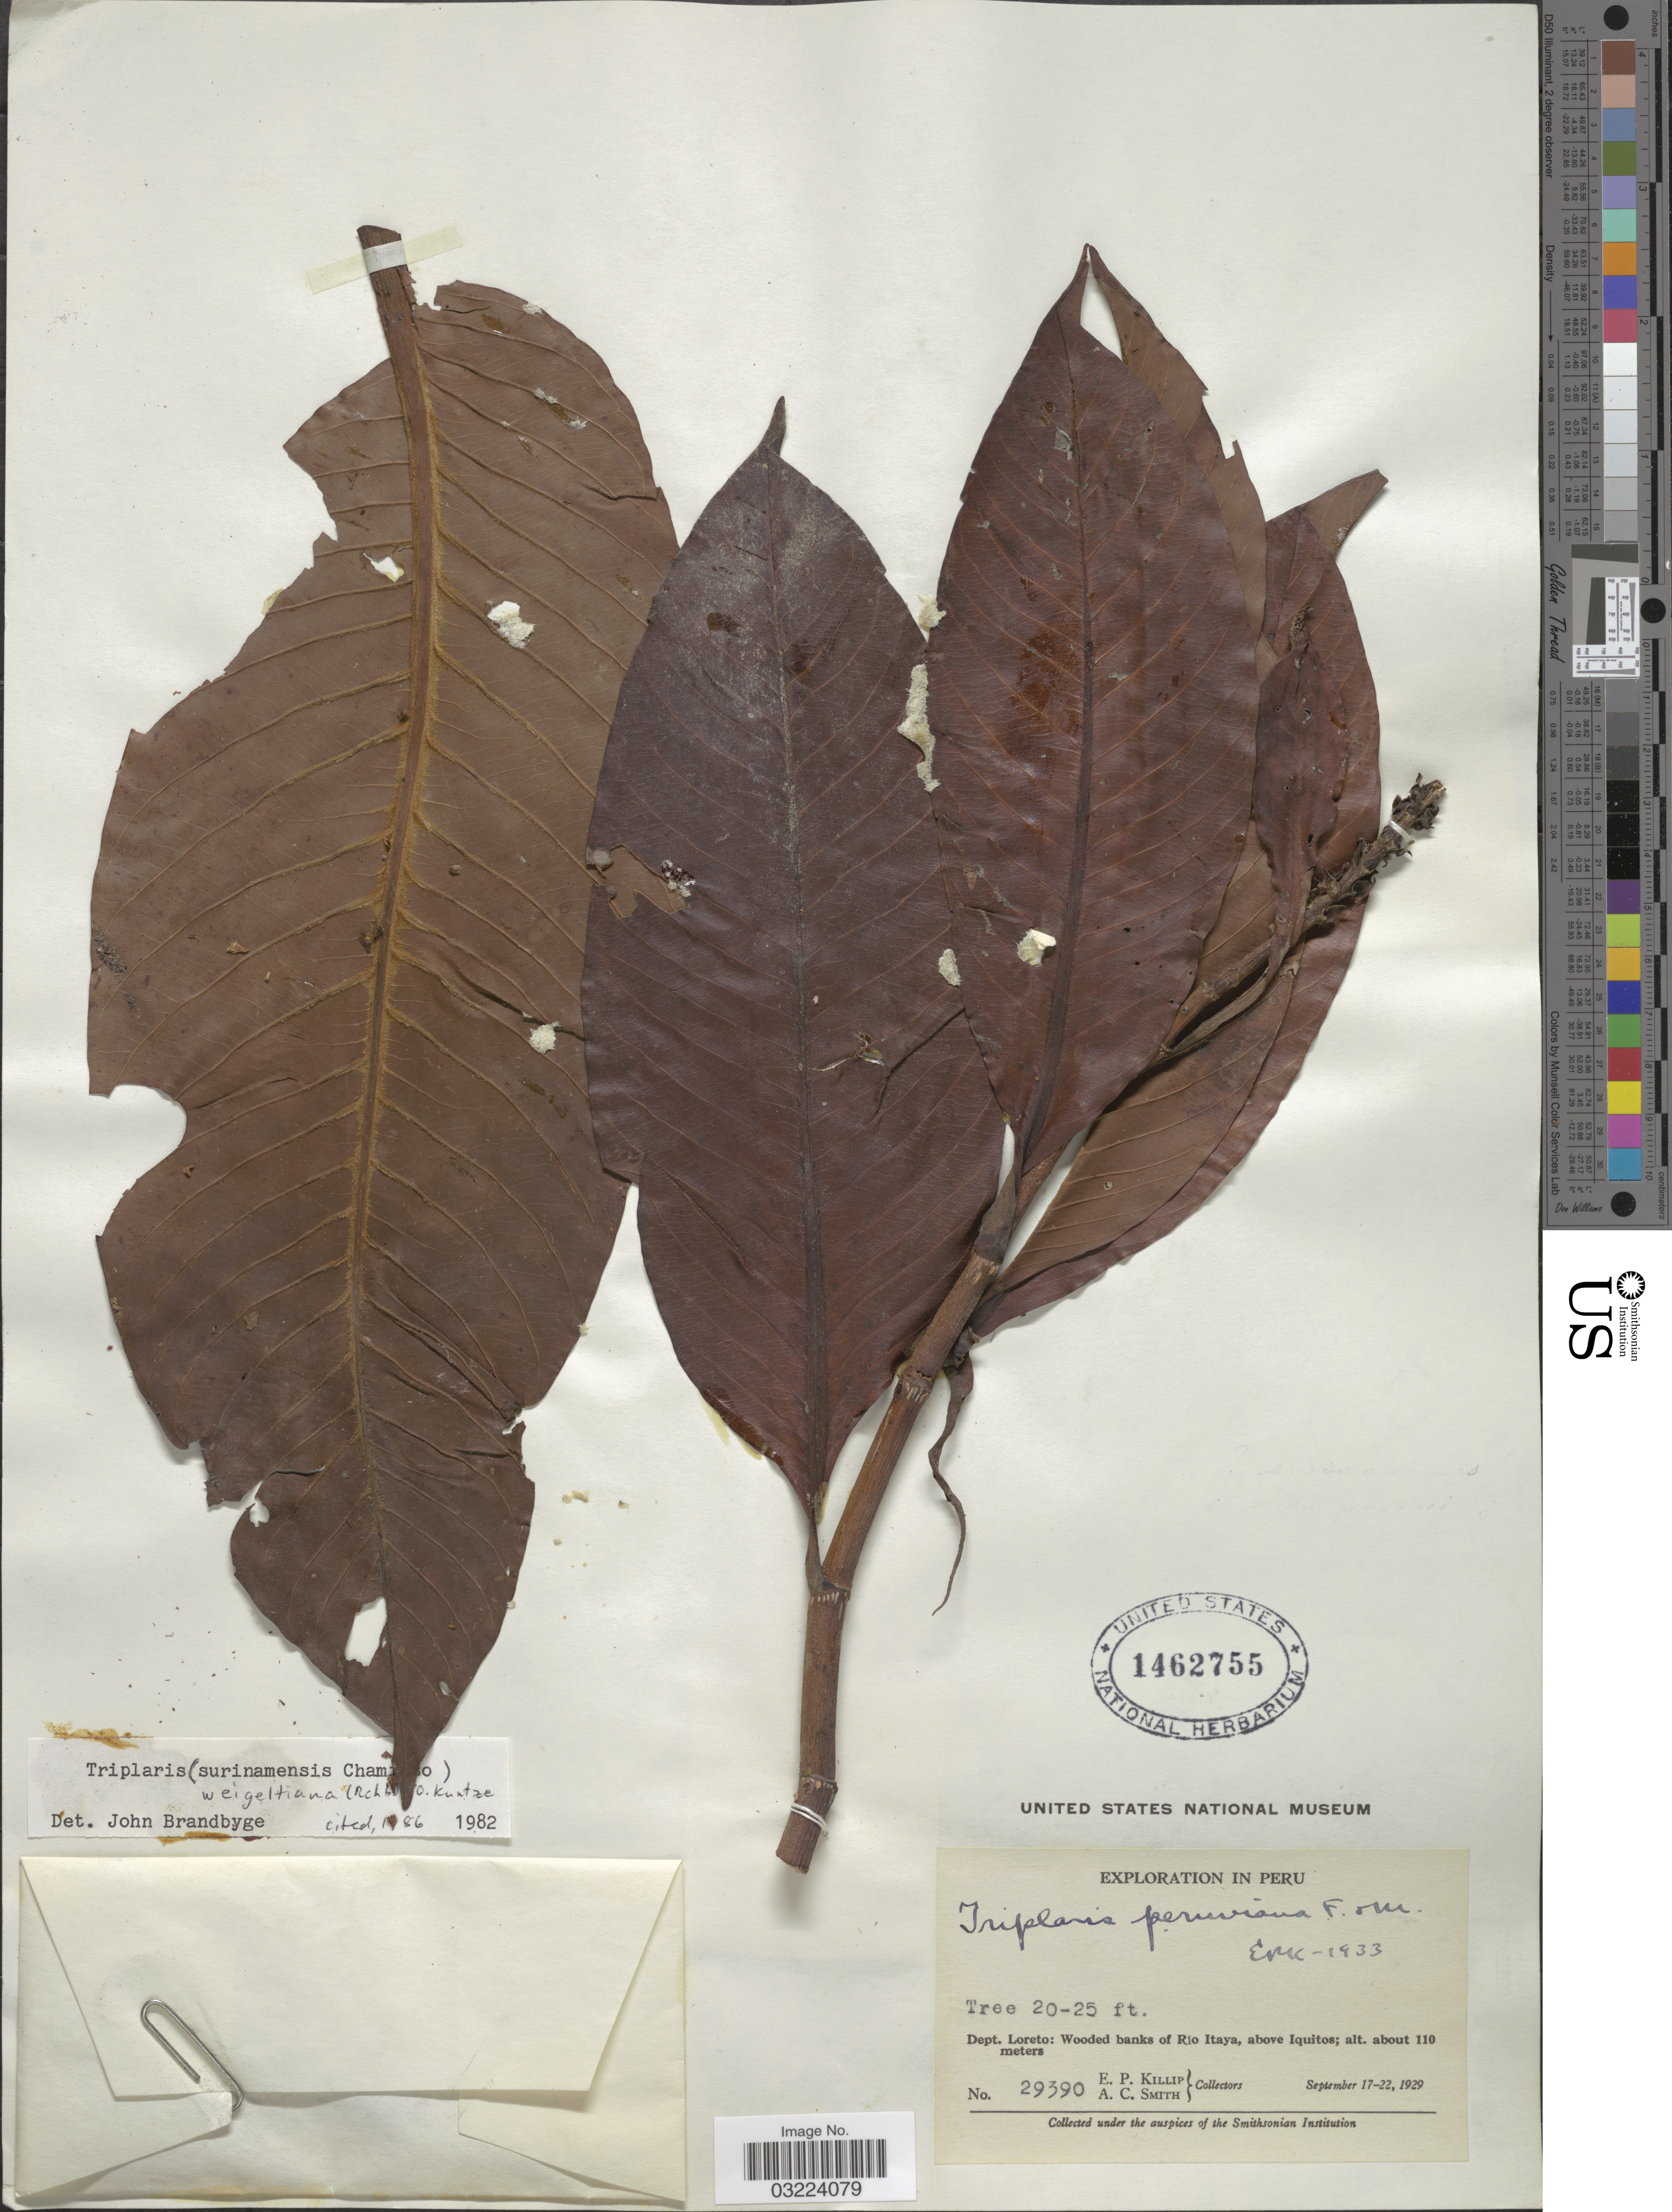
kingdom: Plantae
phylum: Tracheophyta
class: Magnoliopsida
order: Caryophyllales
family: Polygonaceae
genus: Triplaris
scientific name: Triplaris weigeltiana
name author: (Rchb.) Kuntze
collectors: E. P. Killip & A. C. Smith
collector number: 29390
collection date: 1929-09-17/1929-09-22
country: Peru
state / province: Loreto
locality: Dept. Loreto: Wooded banks of Río Itaya, above Iquitos.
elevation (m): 110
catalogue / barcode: US 1462755